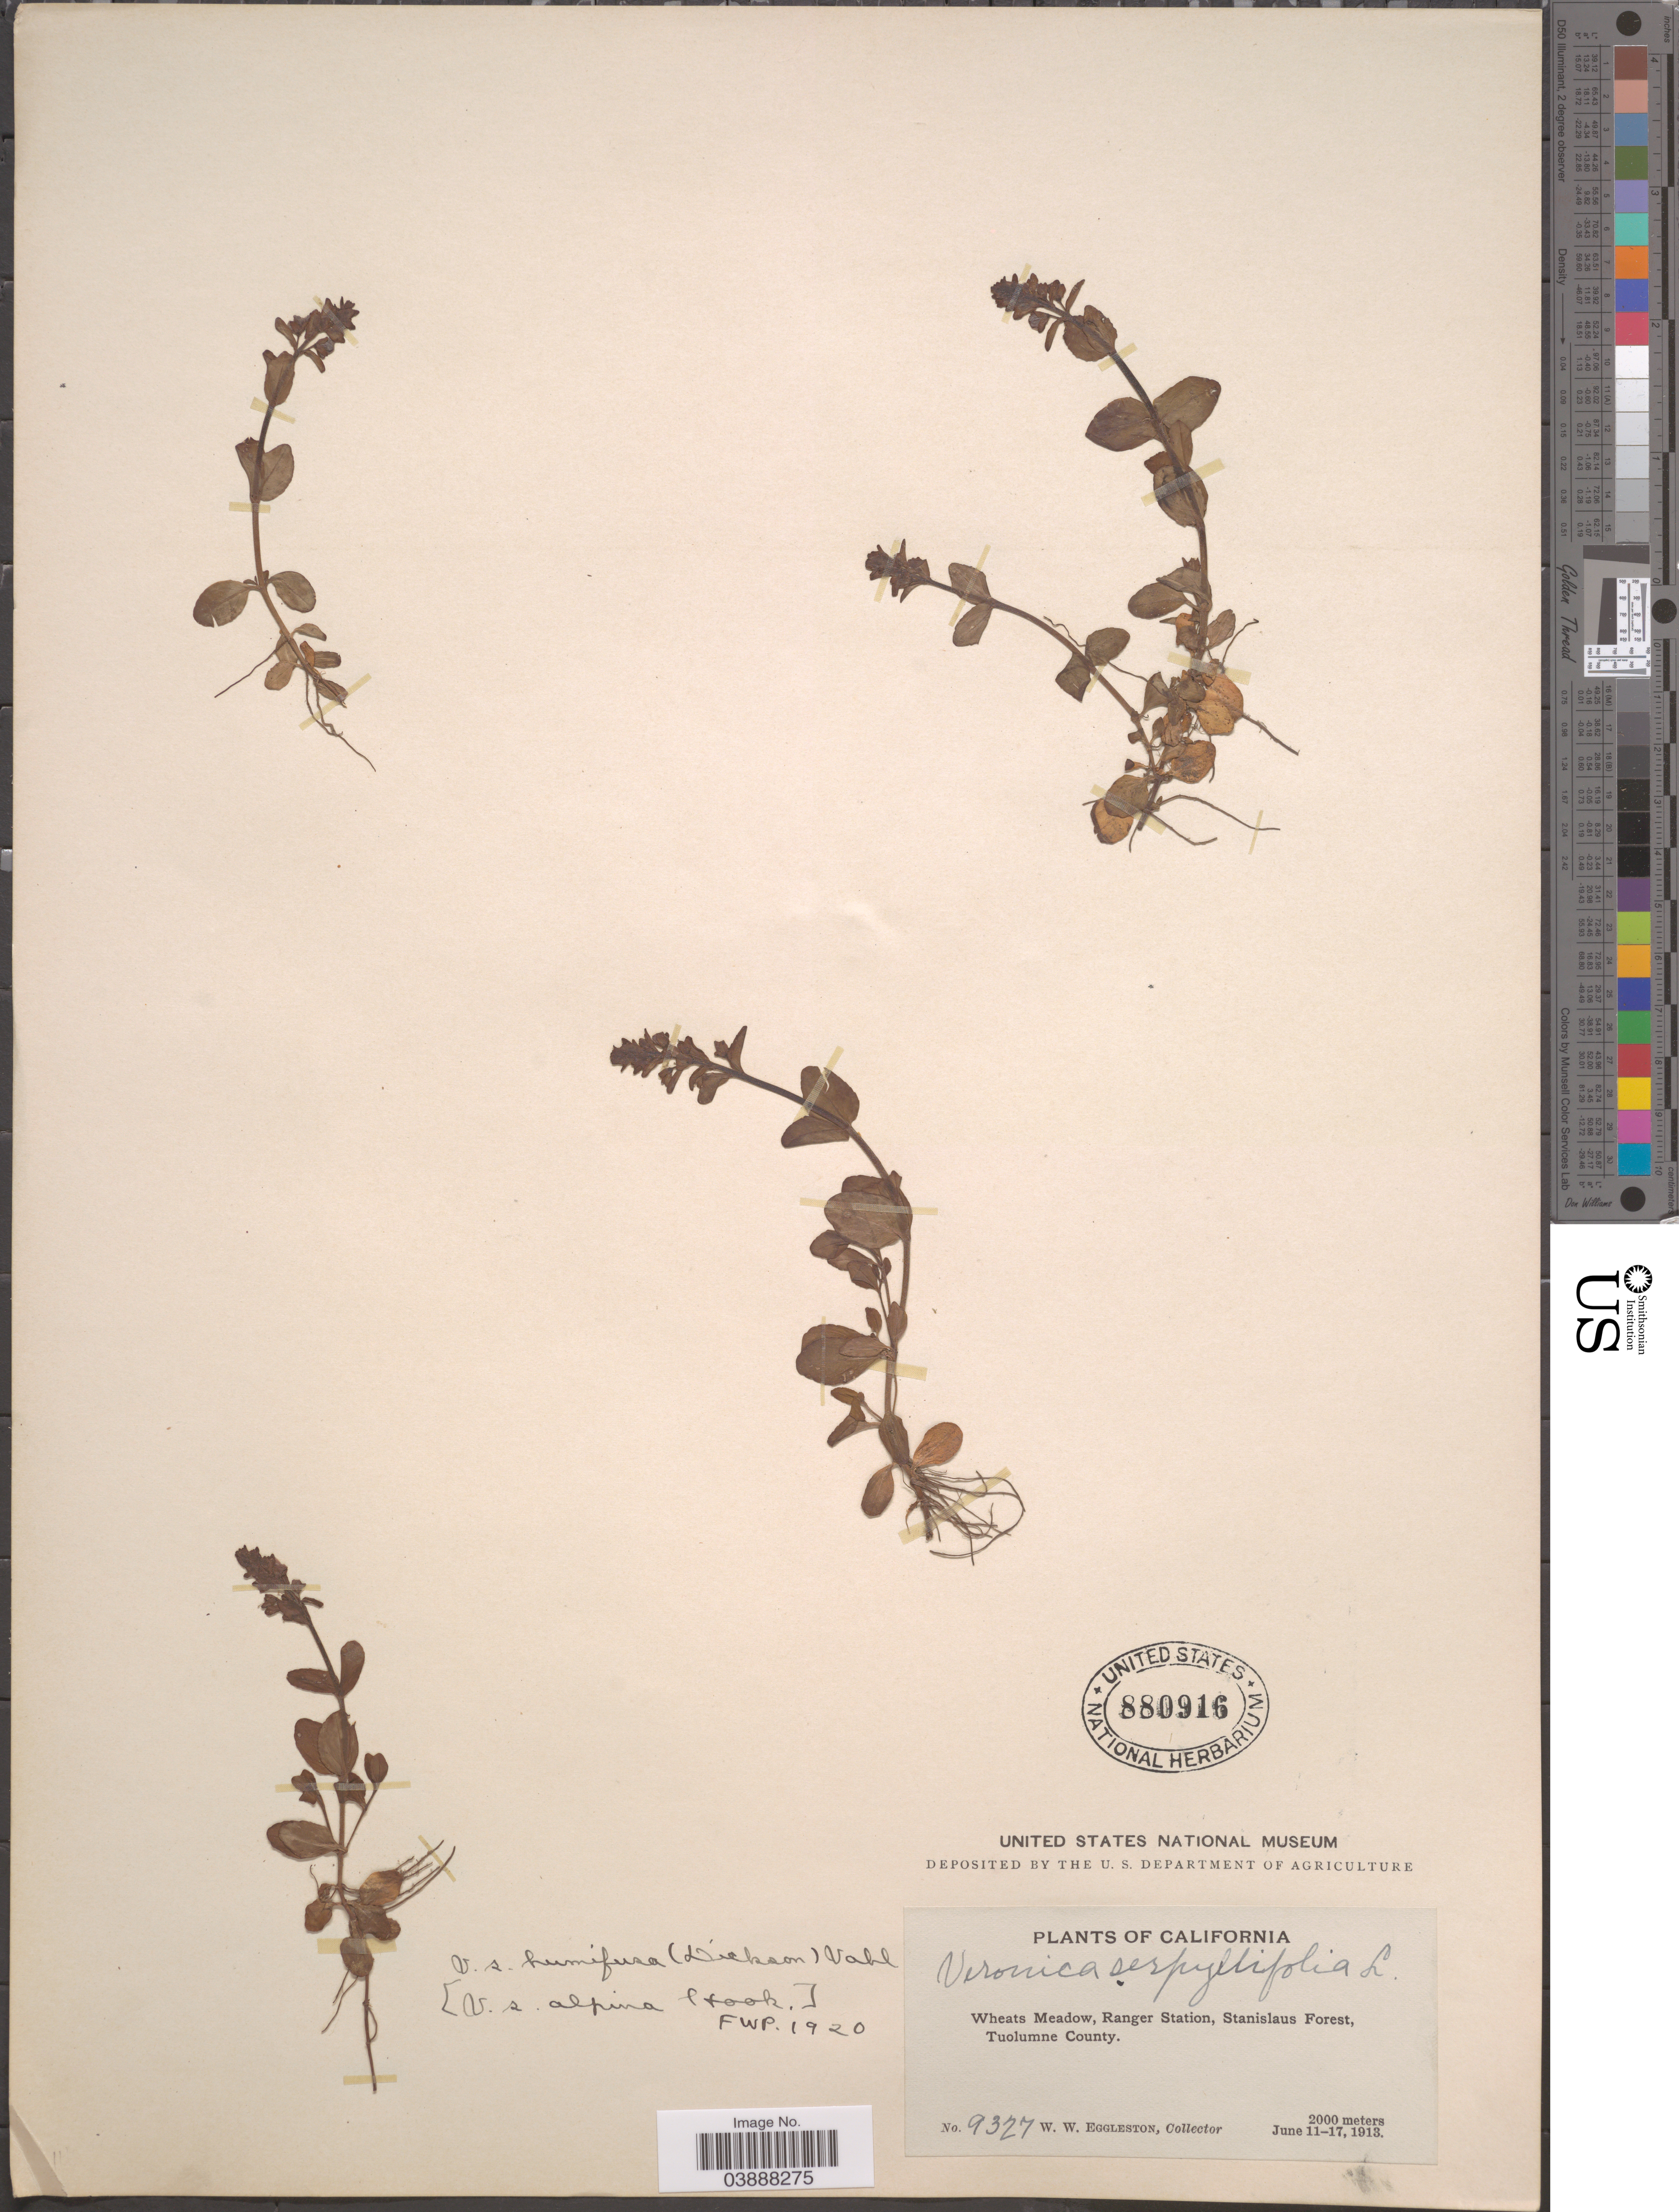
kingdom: Plantae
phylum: Tracheophyta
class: Magnoliopsida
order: Lamiales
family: Plantaginaceae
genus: Veronica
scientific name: Veronica serpyllifolia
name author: L.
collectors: W. W. Eggleston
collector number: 9327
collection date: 1913-06-11/1913-06-17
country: United States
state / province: California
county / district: Tuolumne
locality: Wheats Meadow, Ranger Station, Stanislaus Forest, Tuolumne County.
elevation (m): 2000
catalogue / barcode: US 880916